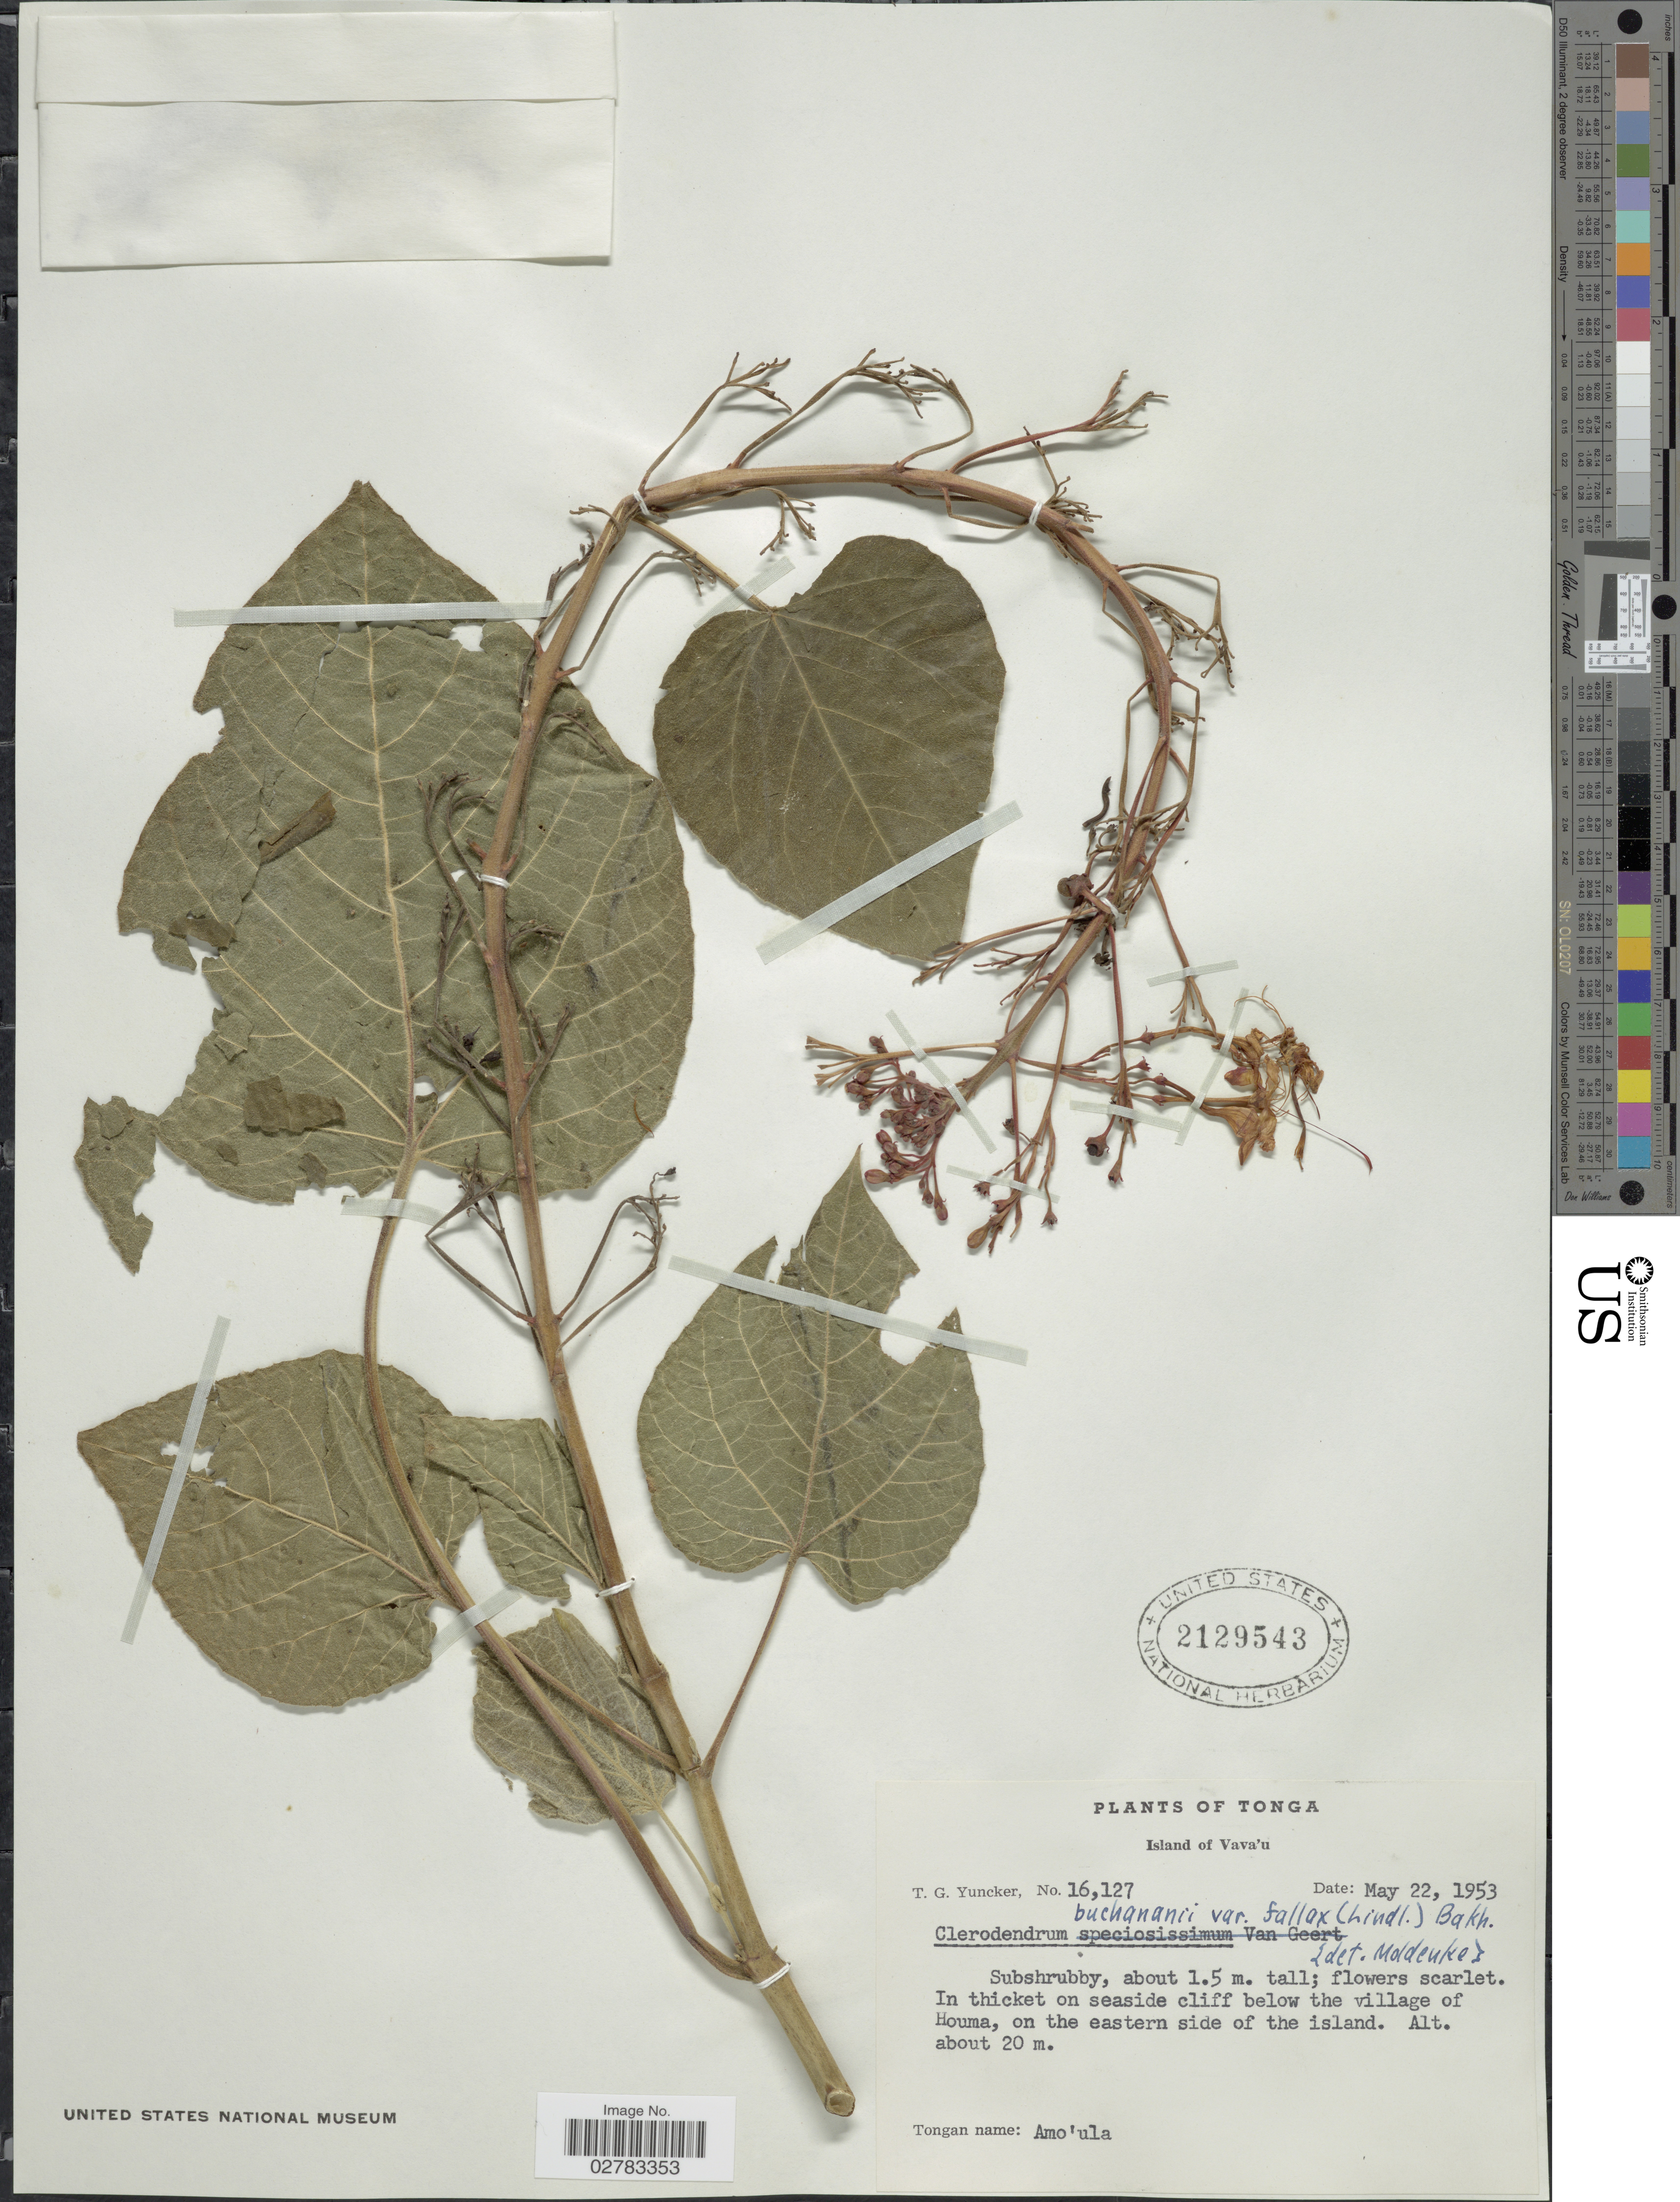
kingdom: Plantae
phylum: Tracheophyta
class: Magnoliopsida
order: Lamiales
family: Lamiaceae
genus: Clerodendrum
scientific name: Clerodendrum speciosissimum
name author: Drapiez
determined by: Wagner, W. L., (BOT), Smithsonian Institution - National Museum of Natural History (UNITED STATES)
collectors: T. G. Yuncker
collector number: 16127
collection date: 1953-05-22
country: Tonga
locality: Island of Vava'u, below the village of Houma, on the eastern side of the island.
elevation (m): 20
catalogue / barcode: US 2129543